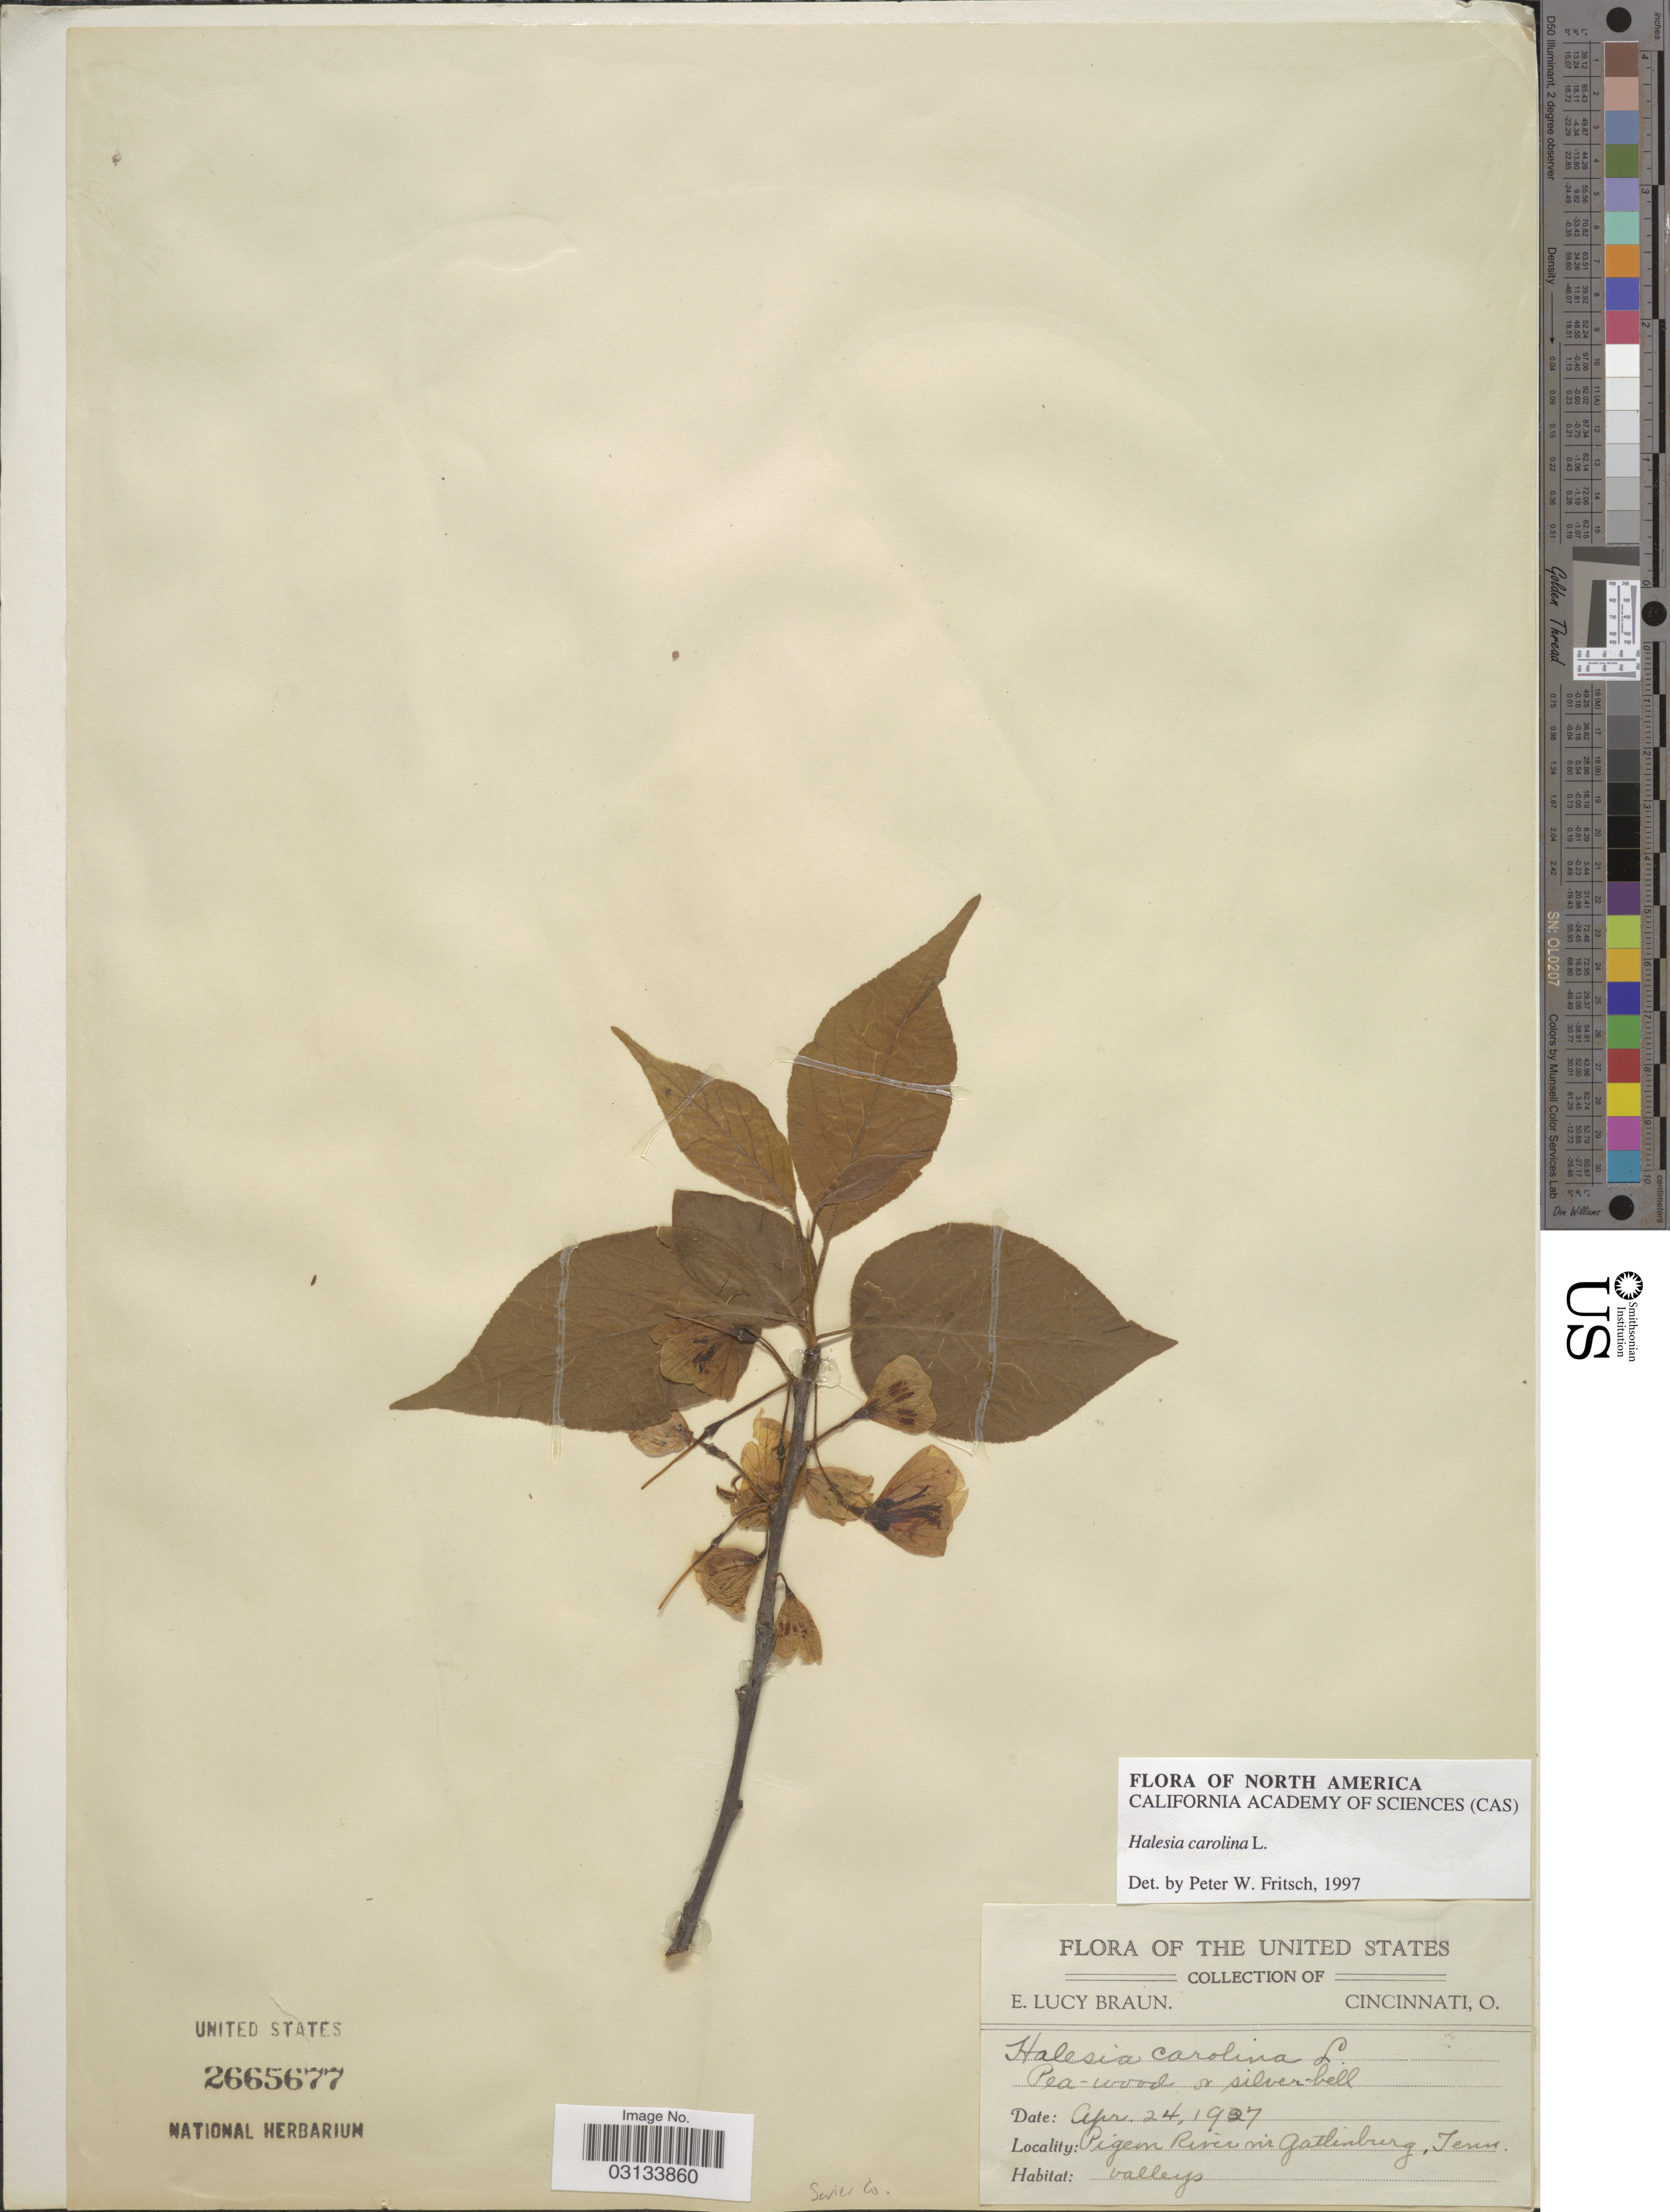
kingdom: Plantae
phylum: Tracheophyta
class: Magnoliopsida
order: Ericales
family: Styracaceae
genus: Halesia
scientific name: Halesia carolina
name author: L.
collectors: E. L. Braun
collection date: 1927-04-24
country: United States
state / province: Tennessee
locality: Sevier Co. Pigeon River in Gatlinburg, Tenn.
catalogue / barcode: US 2665677